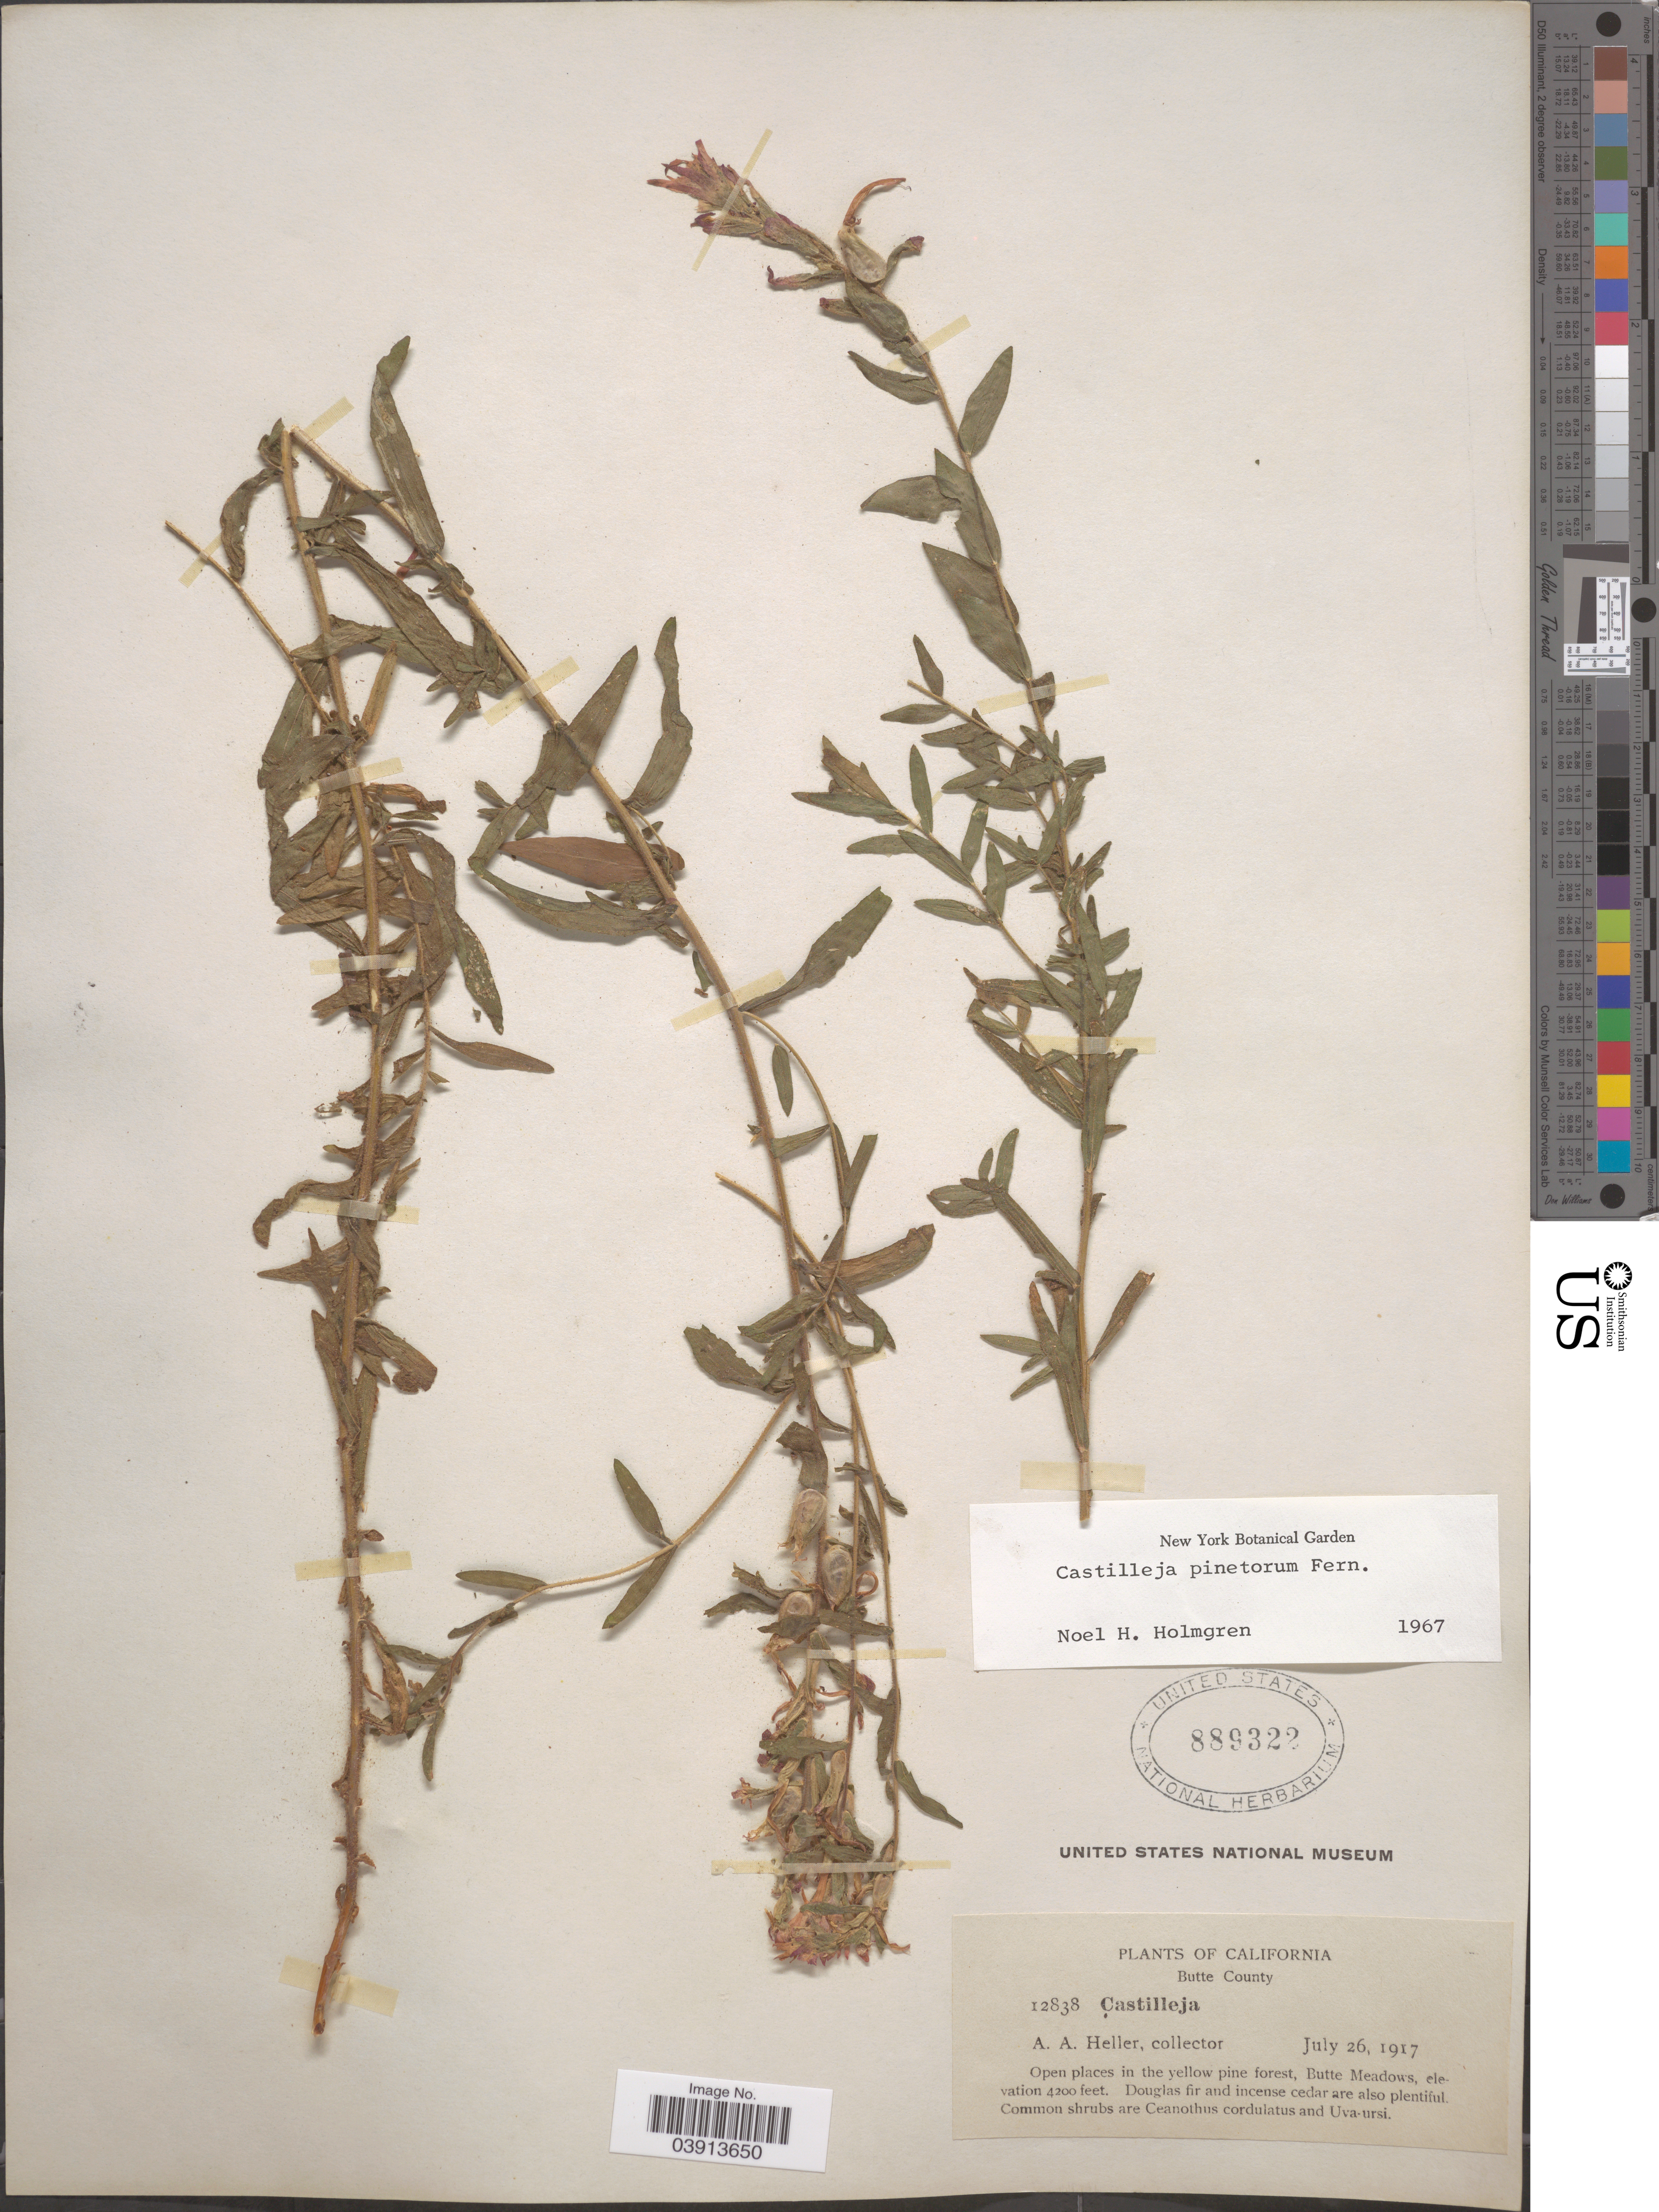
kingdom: Plantae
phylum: Tracheophyta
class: Magnoliopsida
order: Lamiales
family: Orobanchaceae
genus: Castilleja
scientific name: Castilleja pinetorum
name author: Fernald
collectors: A. A. Heller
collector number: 12838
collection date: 1917-07-26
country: United States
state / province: California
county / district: Butte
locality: Butte County. Open places in the yellow pine forest, Butte Meadows.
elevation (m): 1280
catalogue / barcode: US 889322